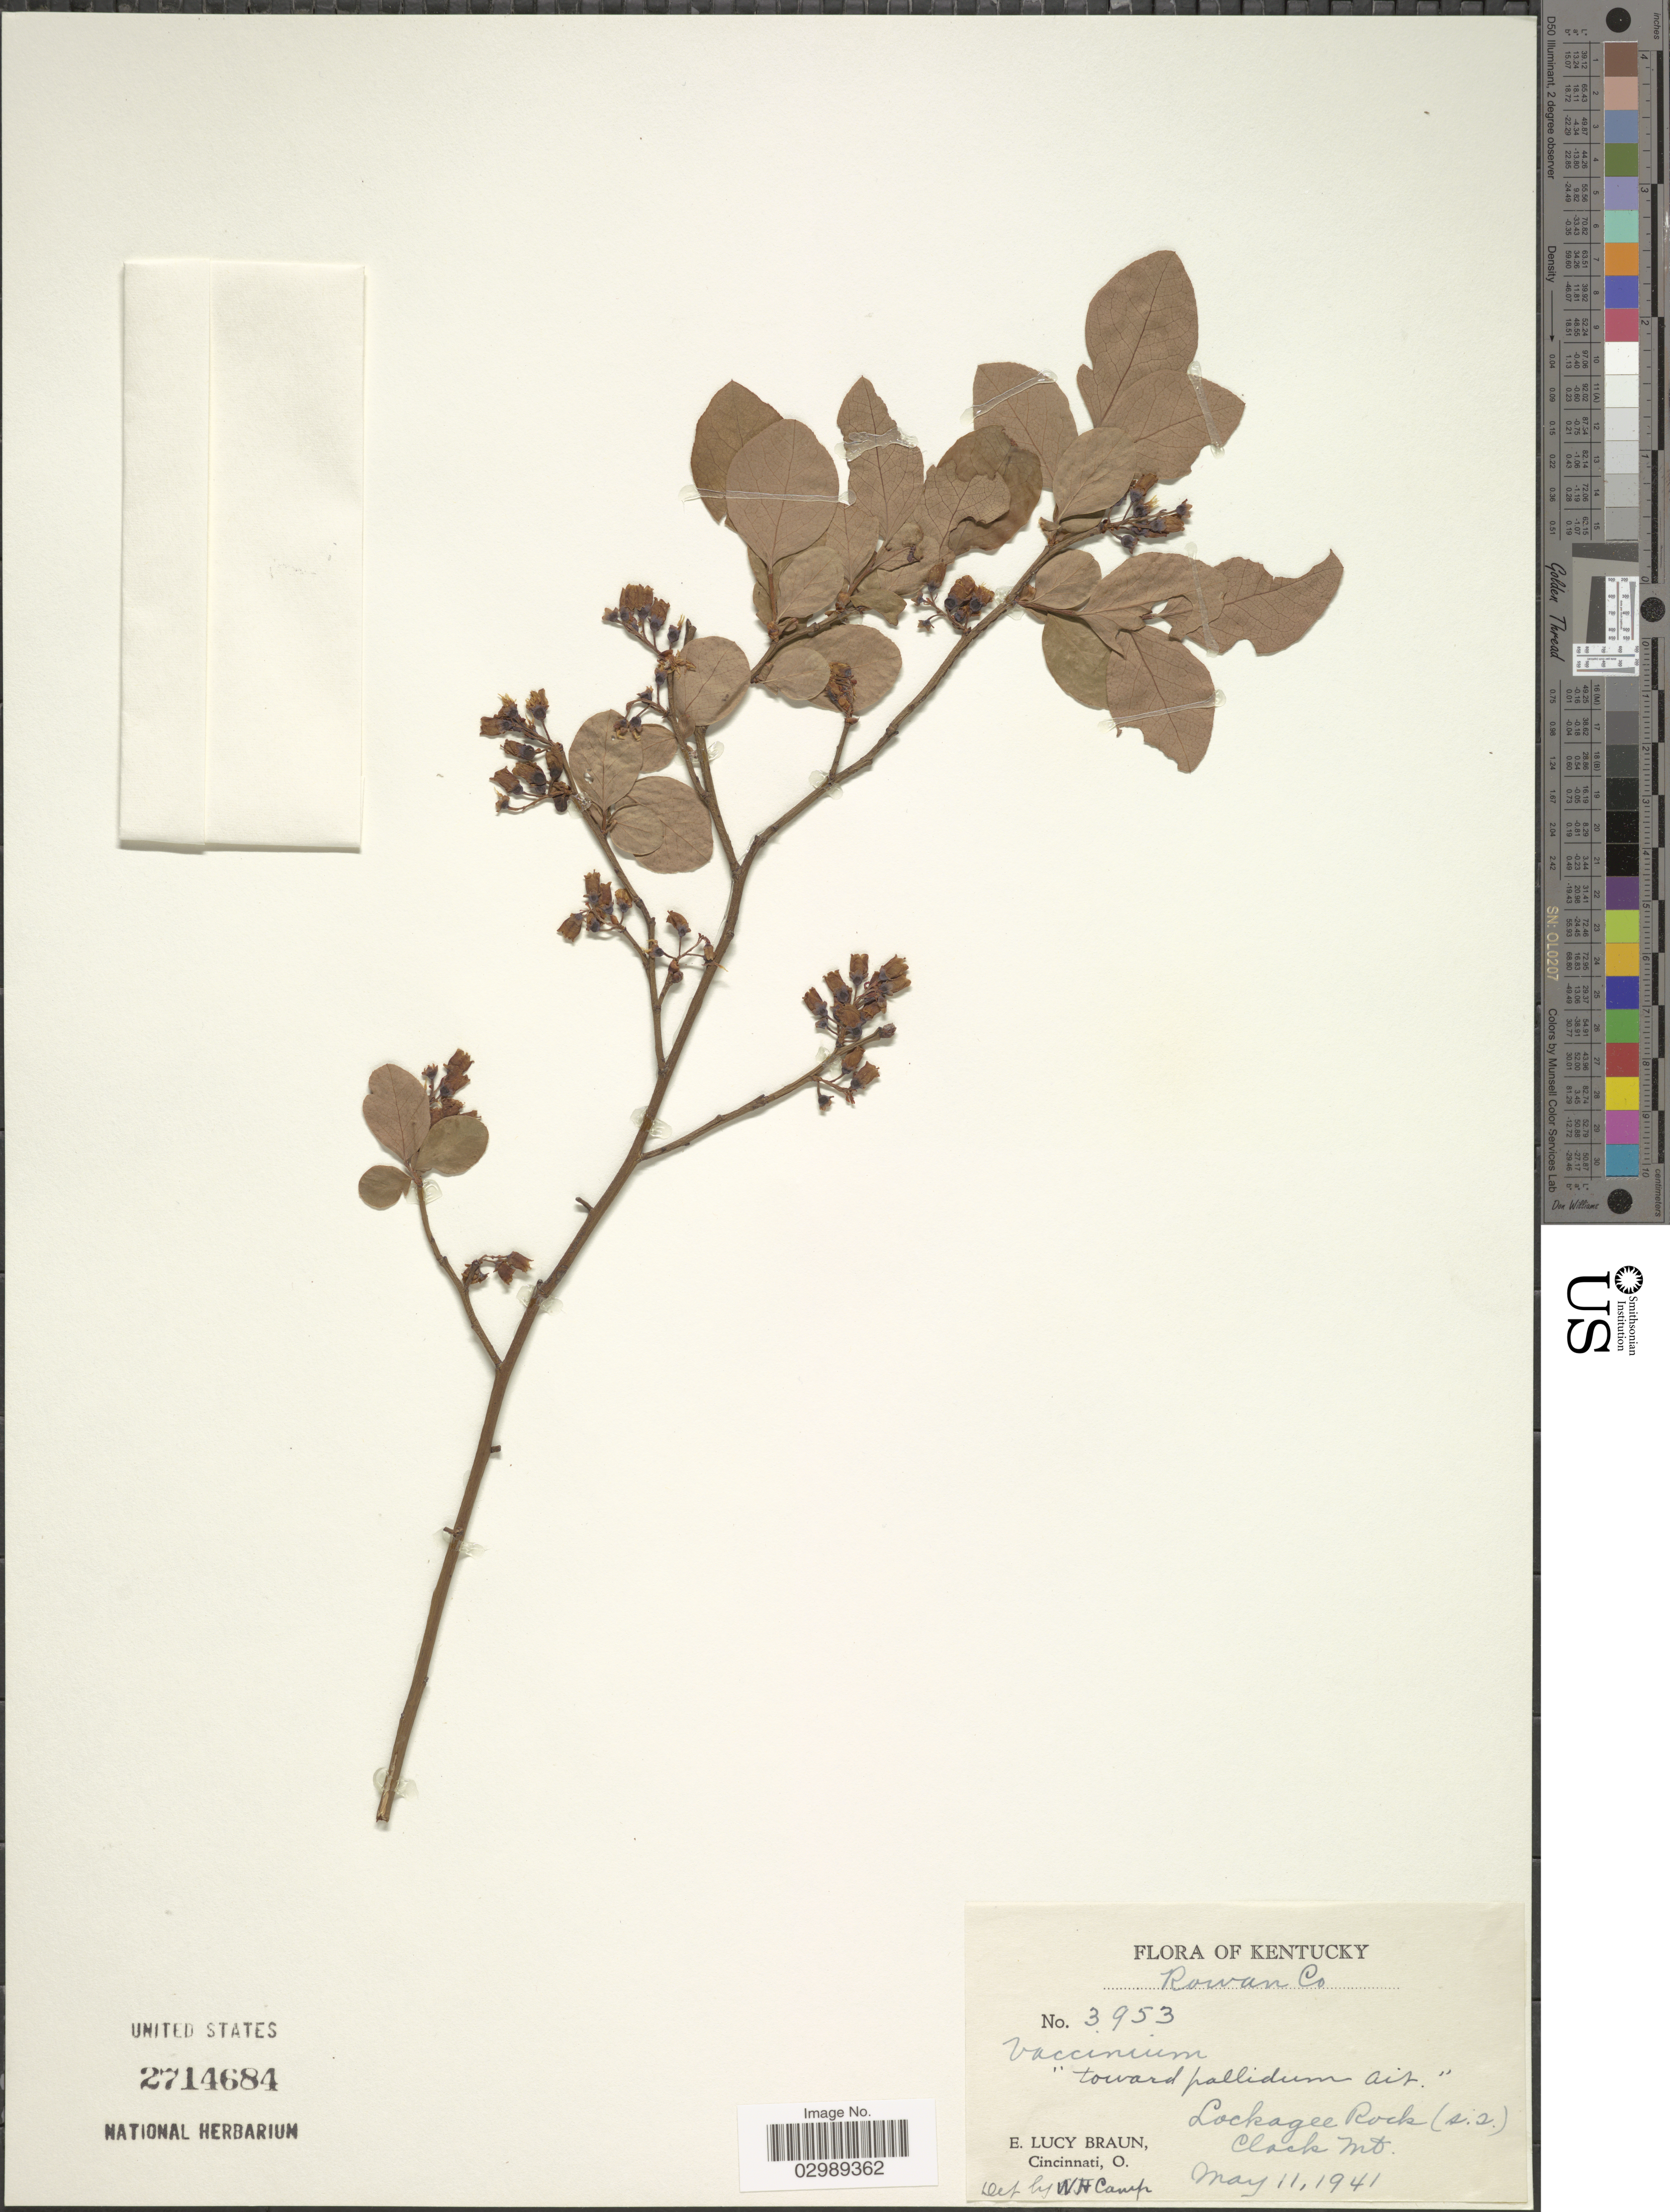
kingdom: Plantae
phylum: Tracheophyta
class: Magnoliopsida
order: Ericales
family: Ericaceae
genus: Vaccinium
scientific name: Vaccinium pallidum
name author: Aiton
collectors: E. L. Braun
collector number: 3953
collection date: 1941-05-11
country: United States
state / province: Kentucky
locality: Rowan Co, Lockagee Rock (s.s.) Clock Mts.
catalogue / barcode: US 2714684